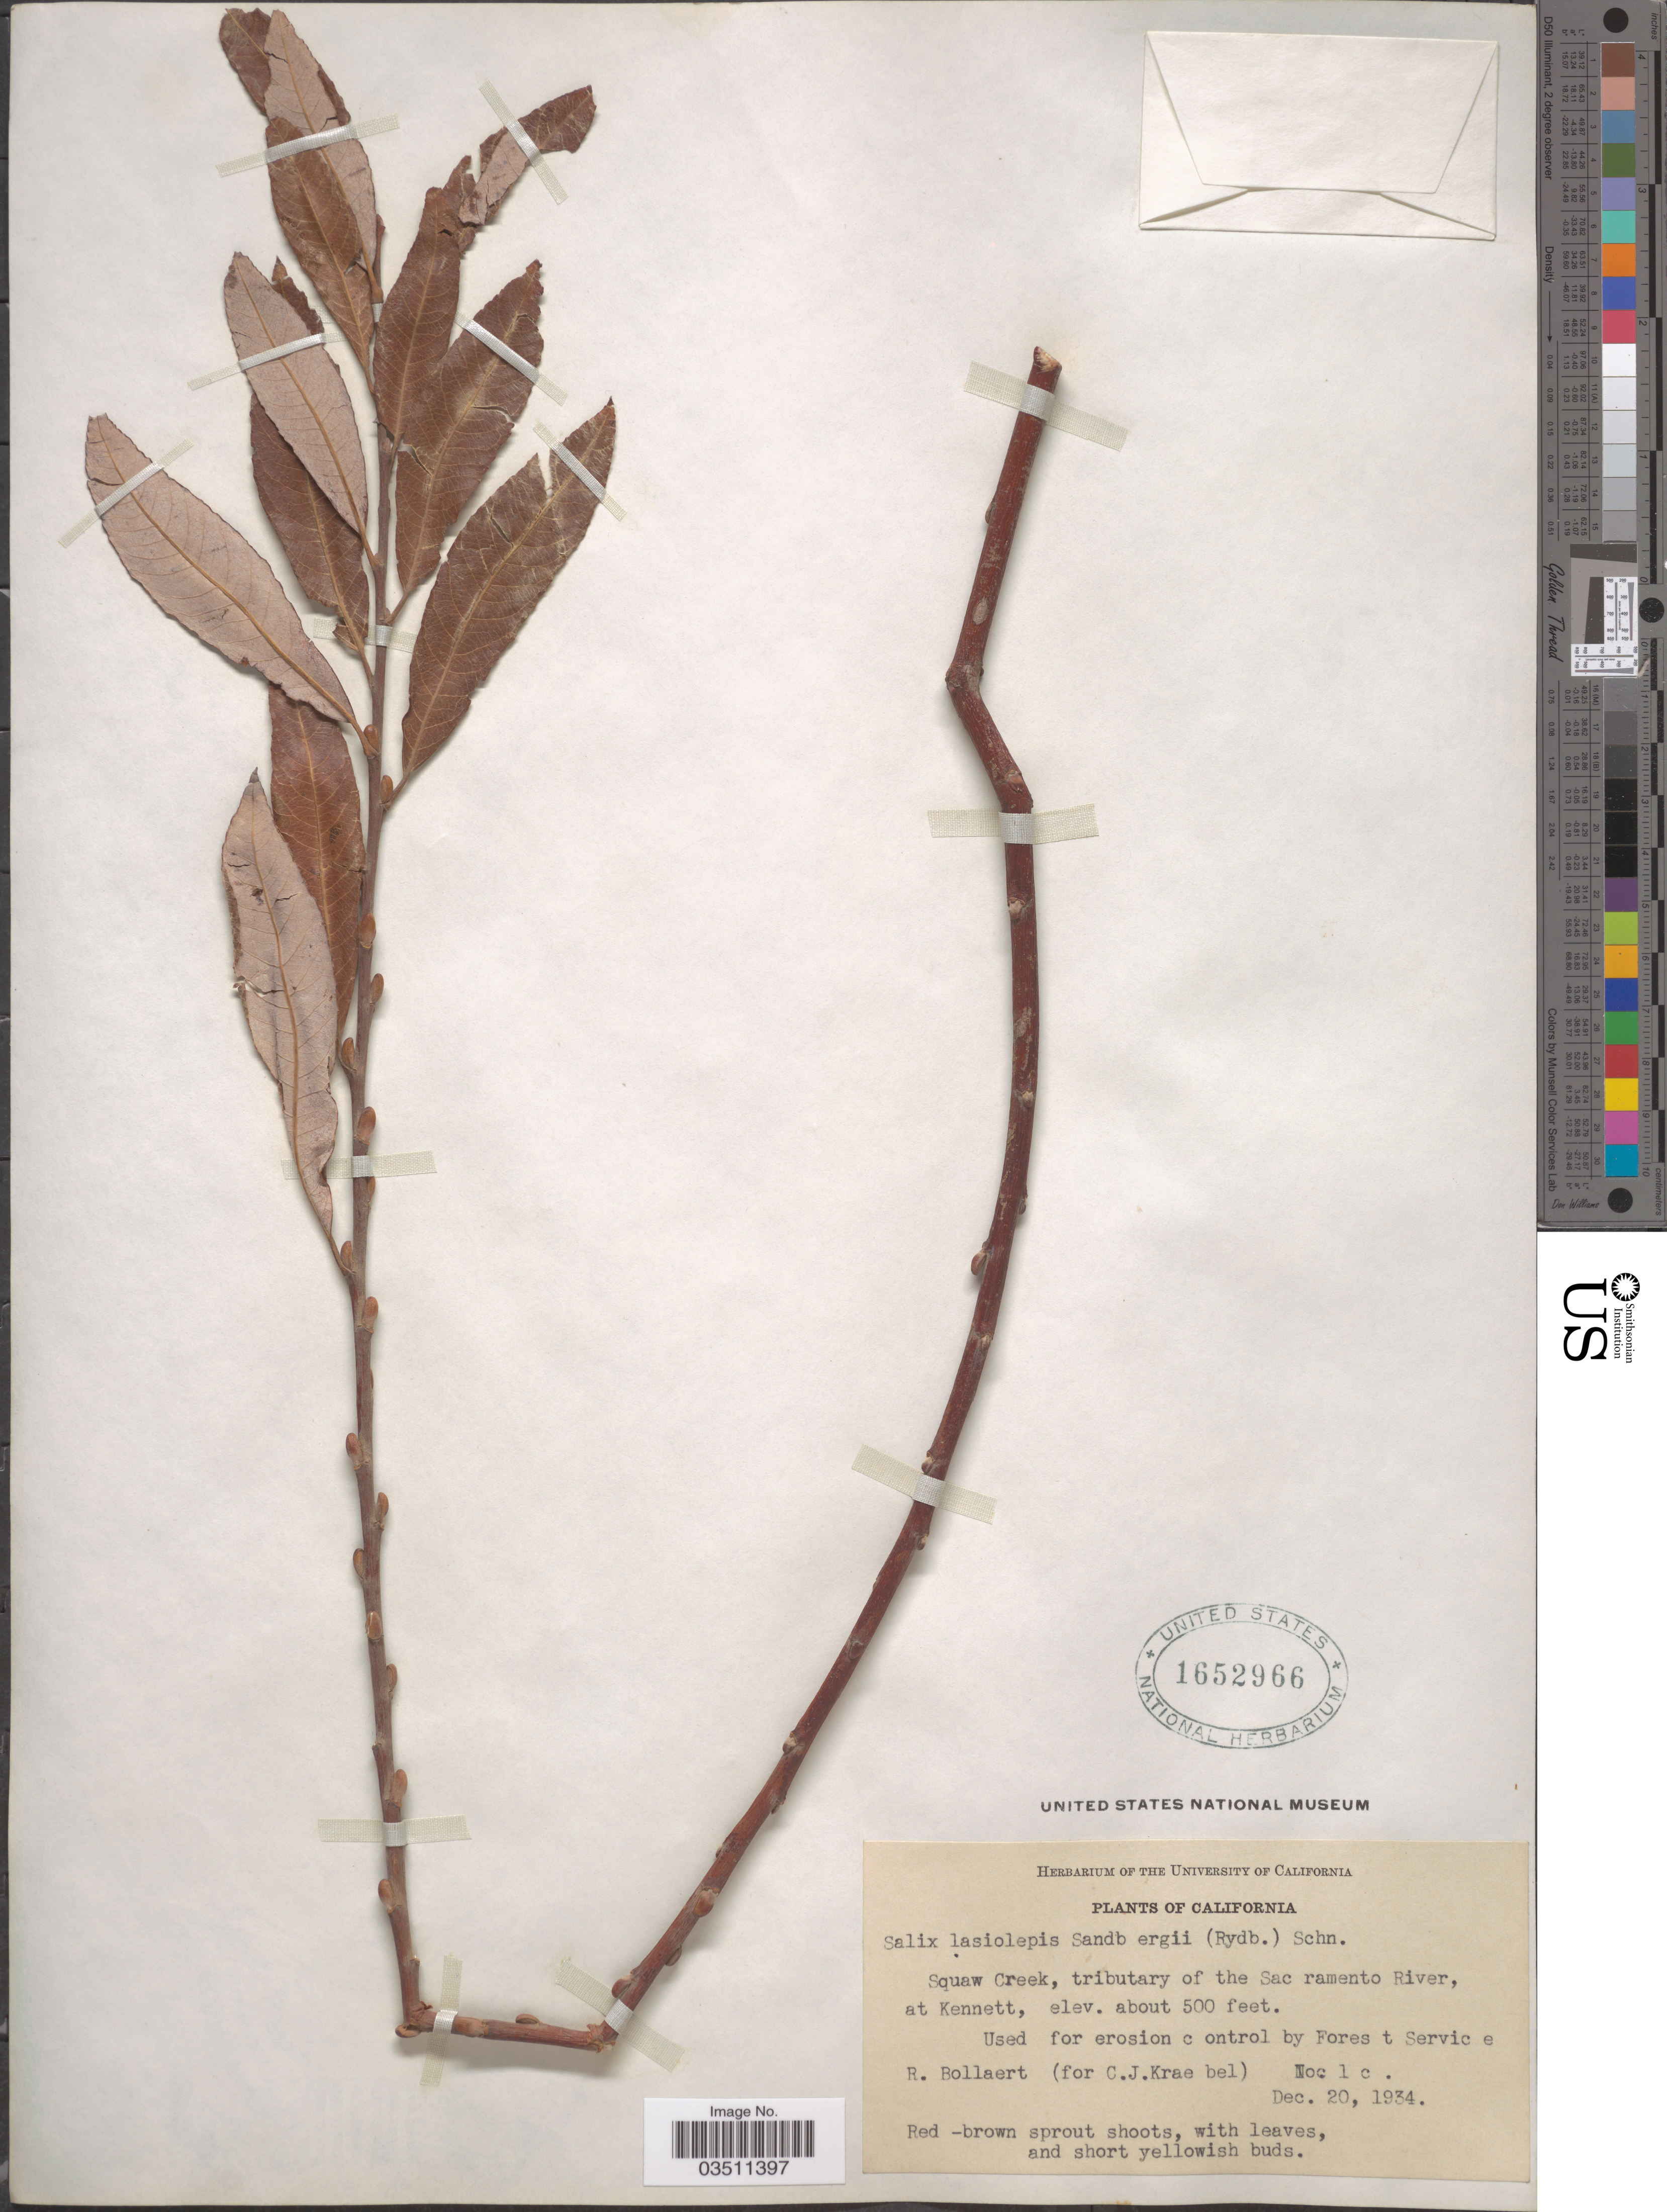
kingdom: Plantae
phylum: Tracheophyta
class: Magnoliopsida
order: Malpighiales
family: Salicaceae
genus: Salix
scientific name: Salix lasiolepis var. sandbergii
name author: (Rydb.) C.R. Ball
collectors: R. Bollaert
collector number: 1c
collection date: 1934-12-20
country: United States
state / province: California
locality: Squaw Creek, tributary of the Sac ramento River, at Kennett.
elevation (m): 152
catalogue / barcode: US 1652966